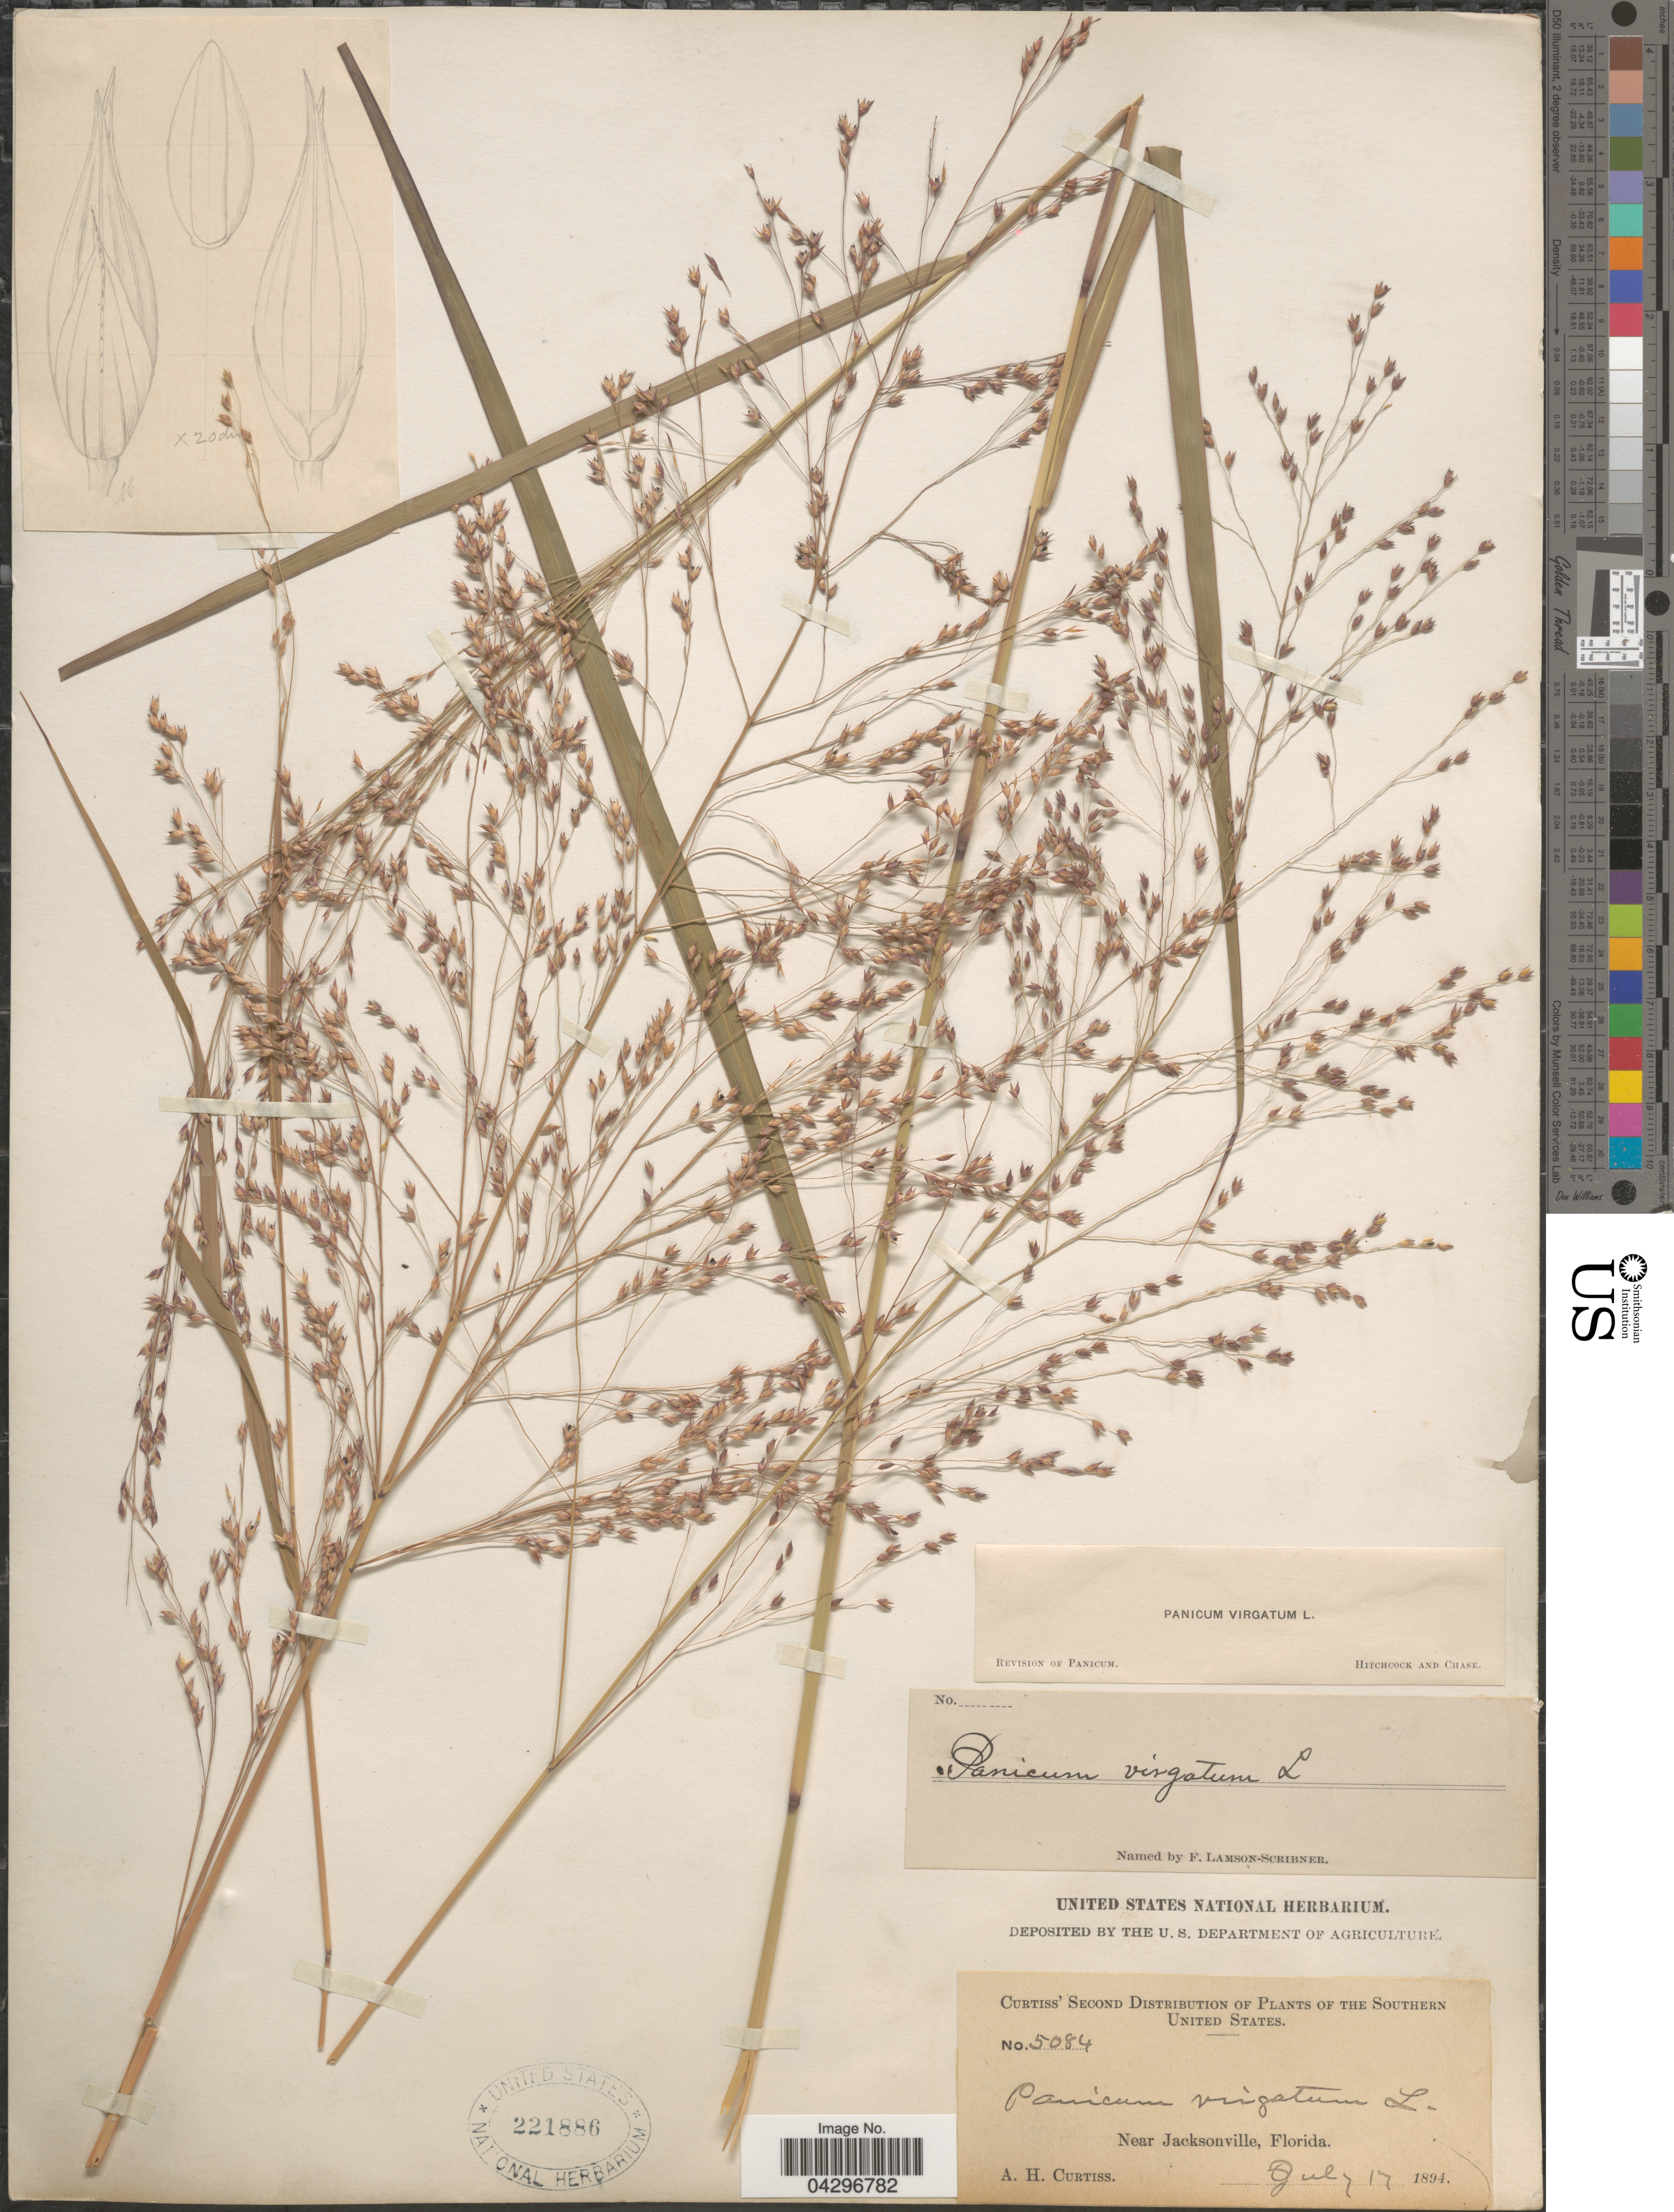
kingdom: Plantae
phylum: Tracheophyta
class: Liliopsida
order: Poales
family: Poaceae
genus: Panicum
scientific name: Panicum virgatum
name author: L.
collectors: A. H. Curtiss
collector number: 5084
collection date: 1894-07-17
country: United States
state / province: Florida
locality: The Southern United States. Near Jacksonville.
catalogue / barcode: US 221886